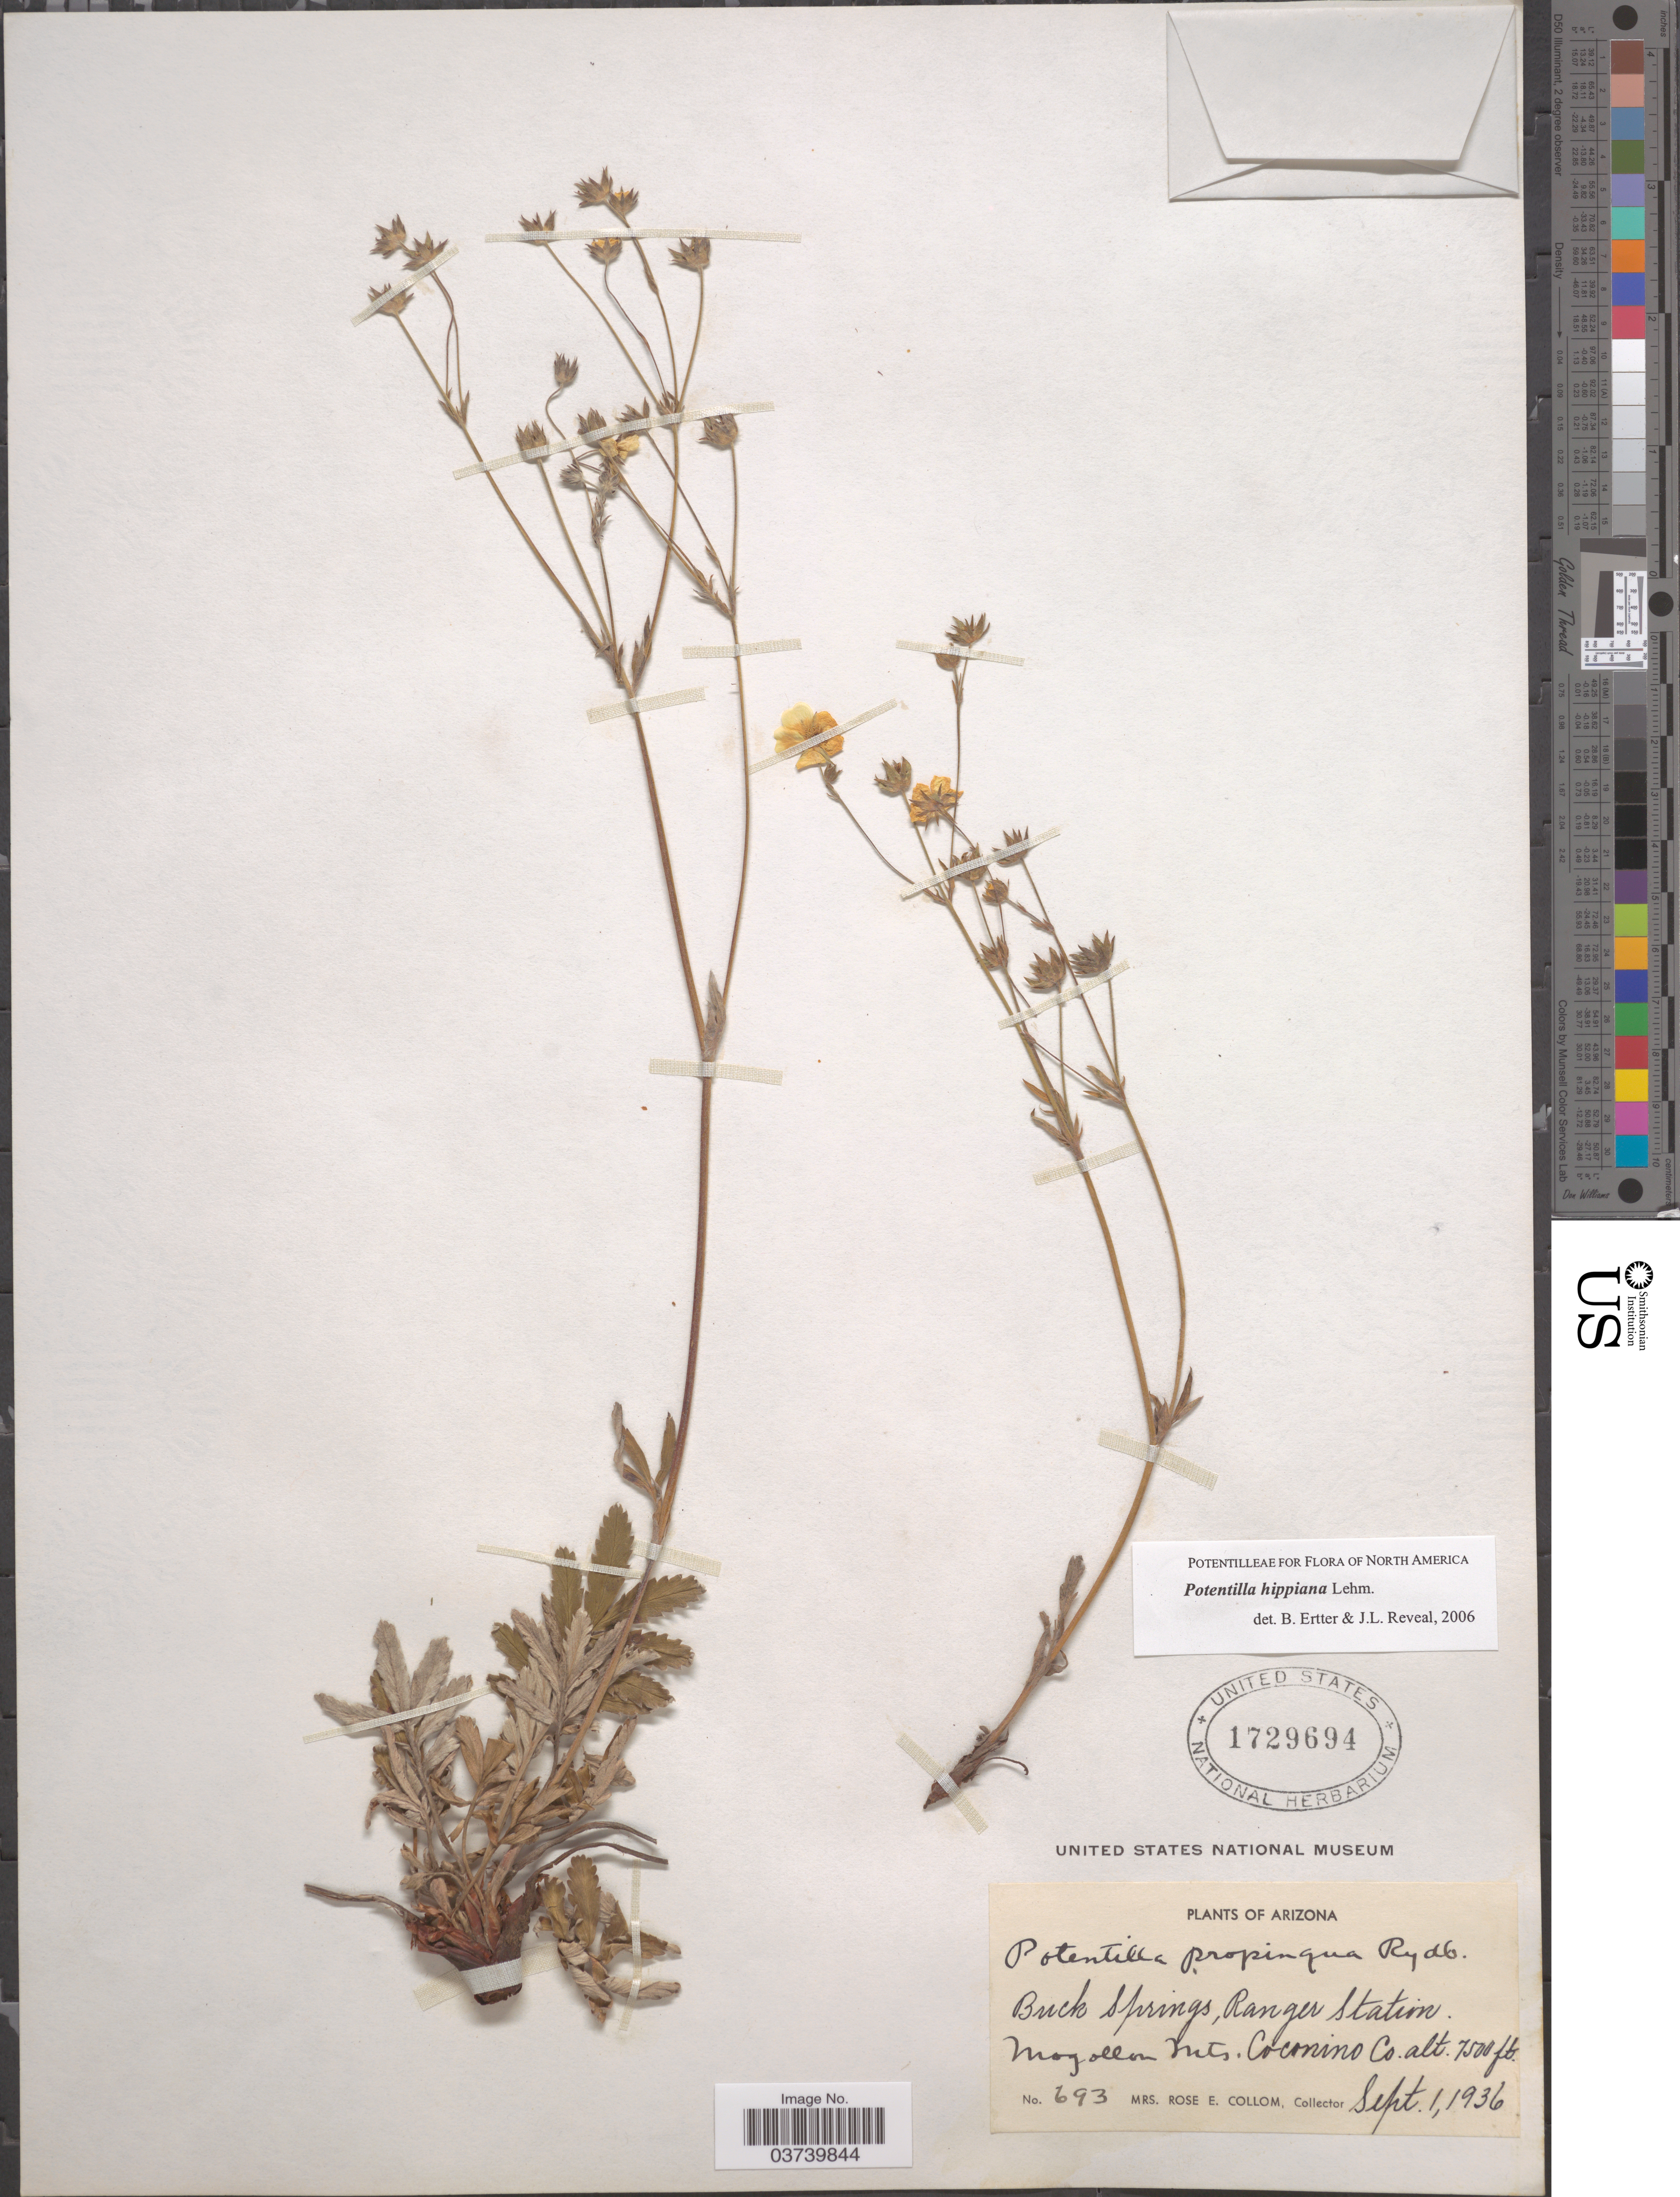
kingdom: Plantae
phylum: Tracheophyta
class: Magnoliopsida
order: Rosales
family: Rosaceae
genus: Potentilla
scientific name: Potentilla hippiana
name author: Lehm.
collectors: R. E. Collom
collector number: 693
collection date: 1936-09-01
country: United States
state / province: Arizona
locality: Buck Springs, Ranger Station. Mogollon Mts. Coconino Co.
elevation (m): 2286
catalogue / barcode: US 1729694